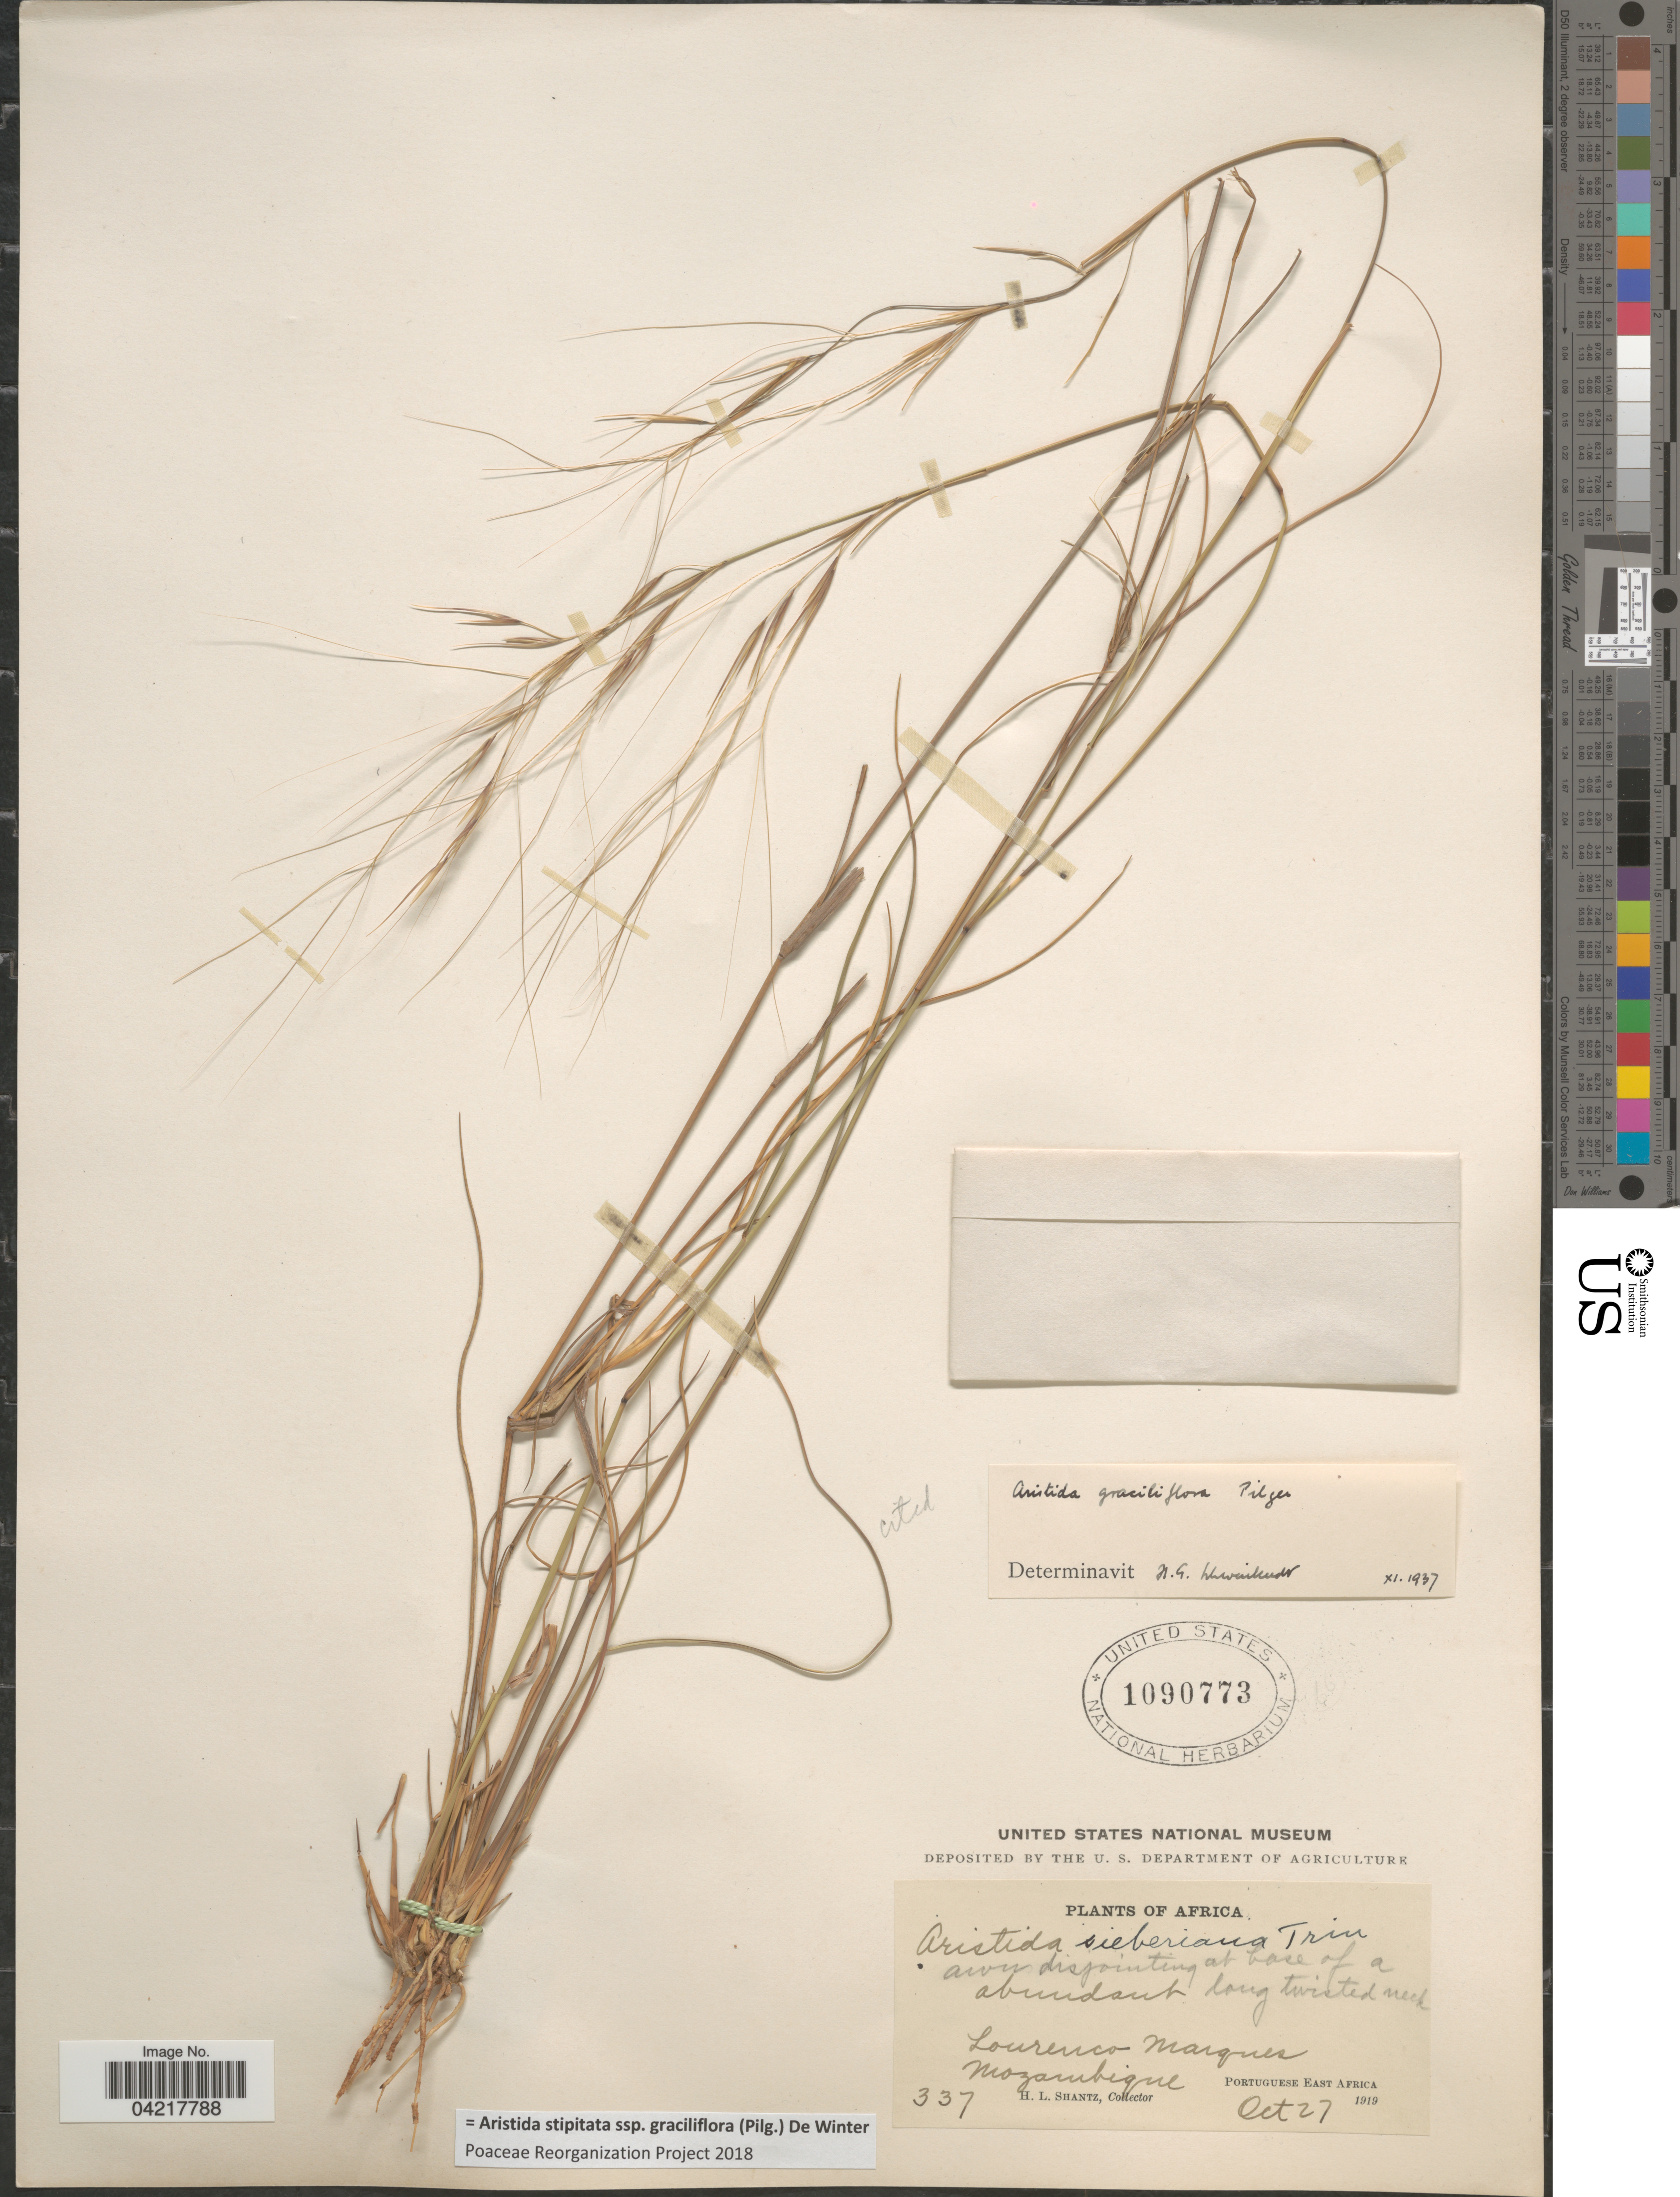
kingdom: Plantae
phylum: Tracheophyta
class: Liliopsida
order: Poales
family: Poaceae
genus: Aristida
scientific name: Aristida stipitata var. graciliflora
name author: (Pilg.) De Winter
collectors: H. Shantz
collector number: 337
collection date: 1919-10-27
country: Mozambique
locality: Lourenco Marques. Portuguese East Africa.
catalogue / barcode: US 1090773